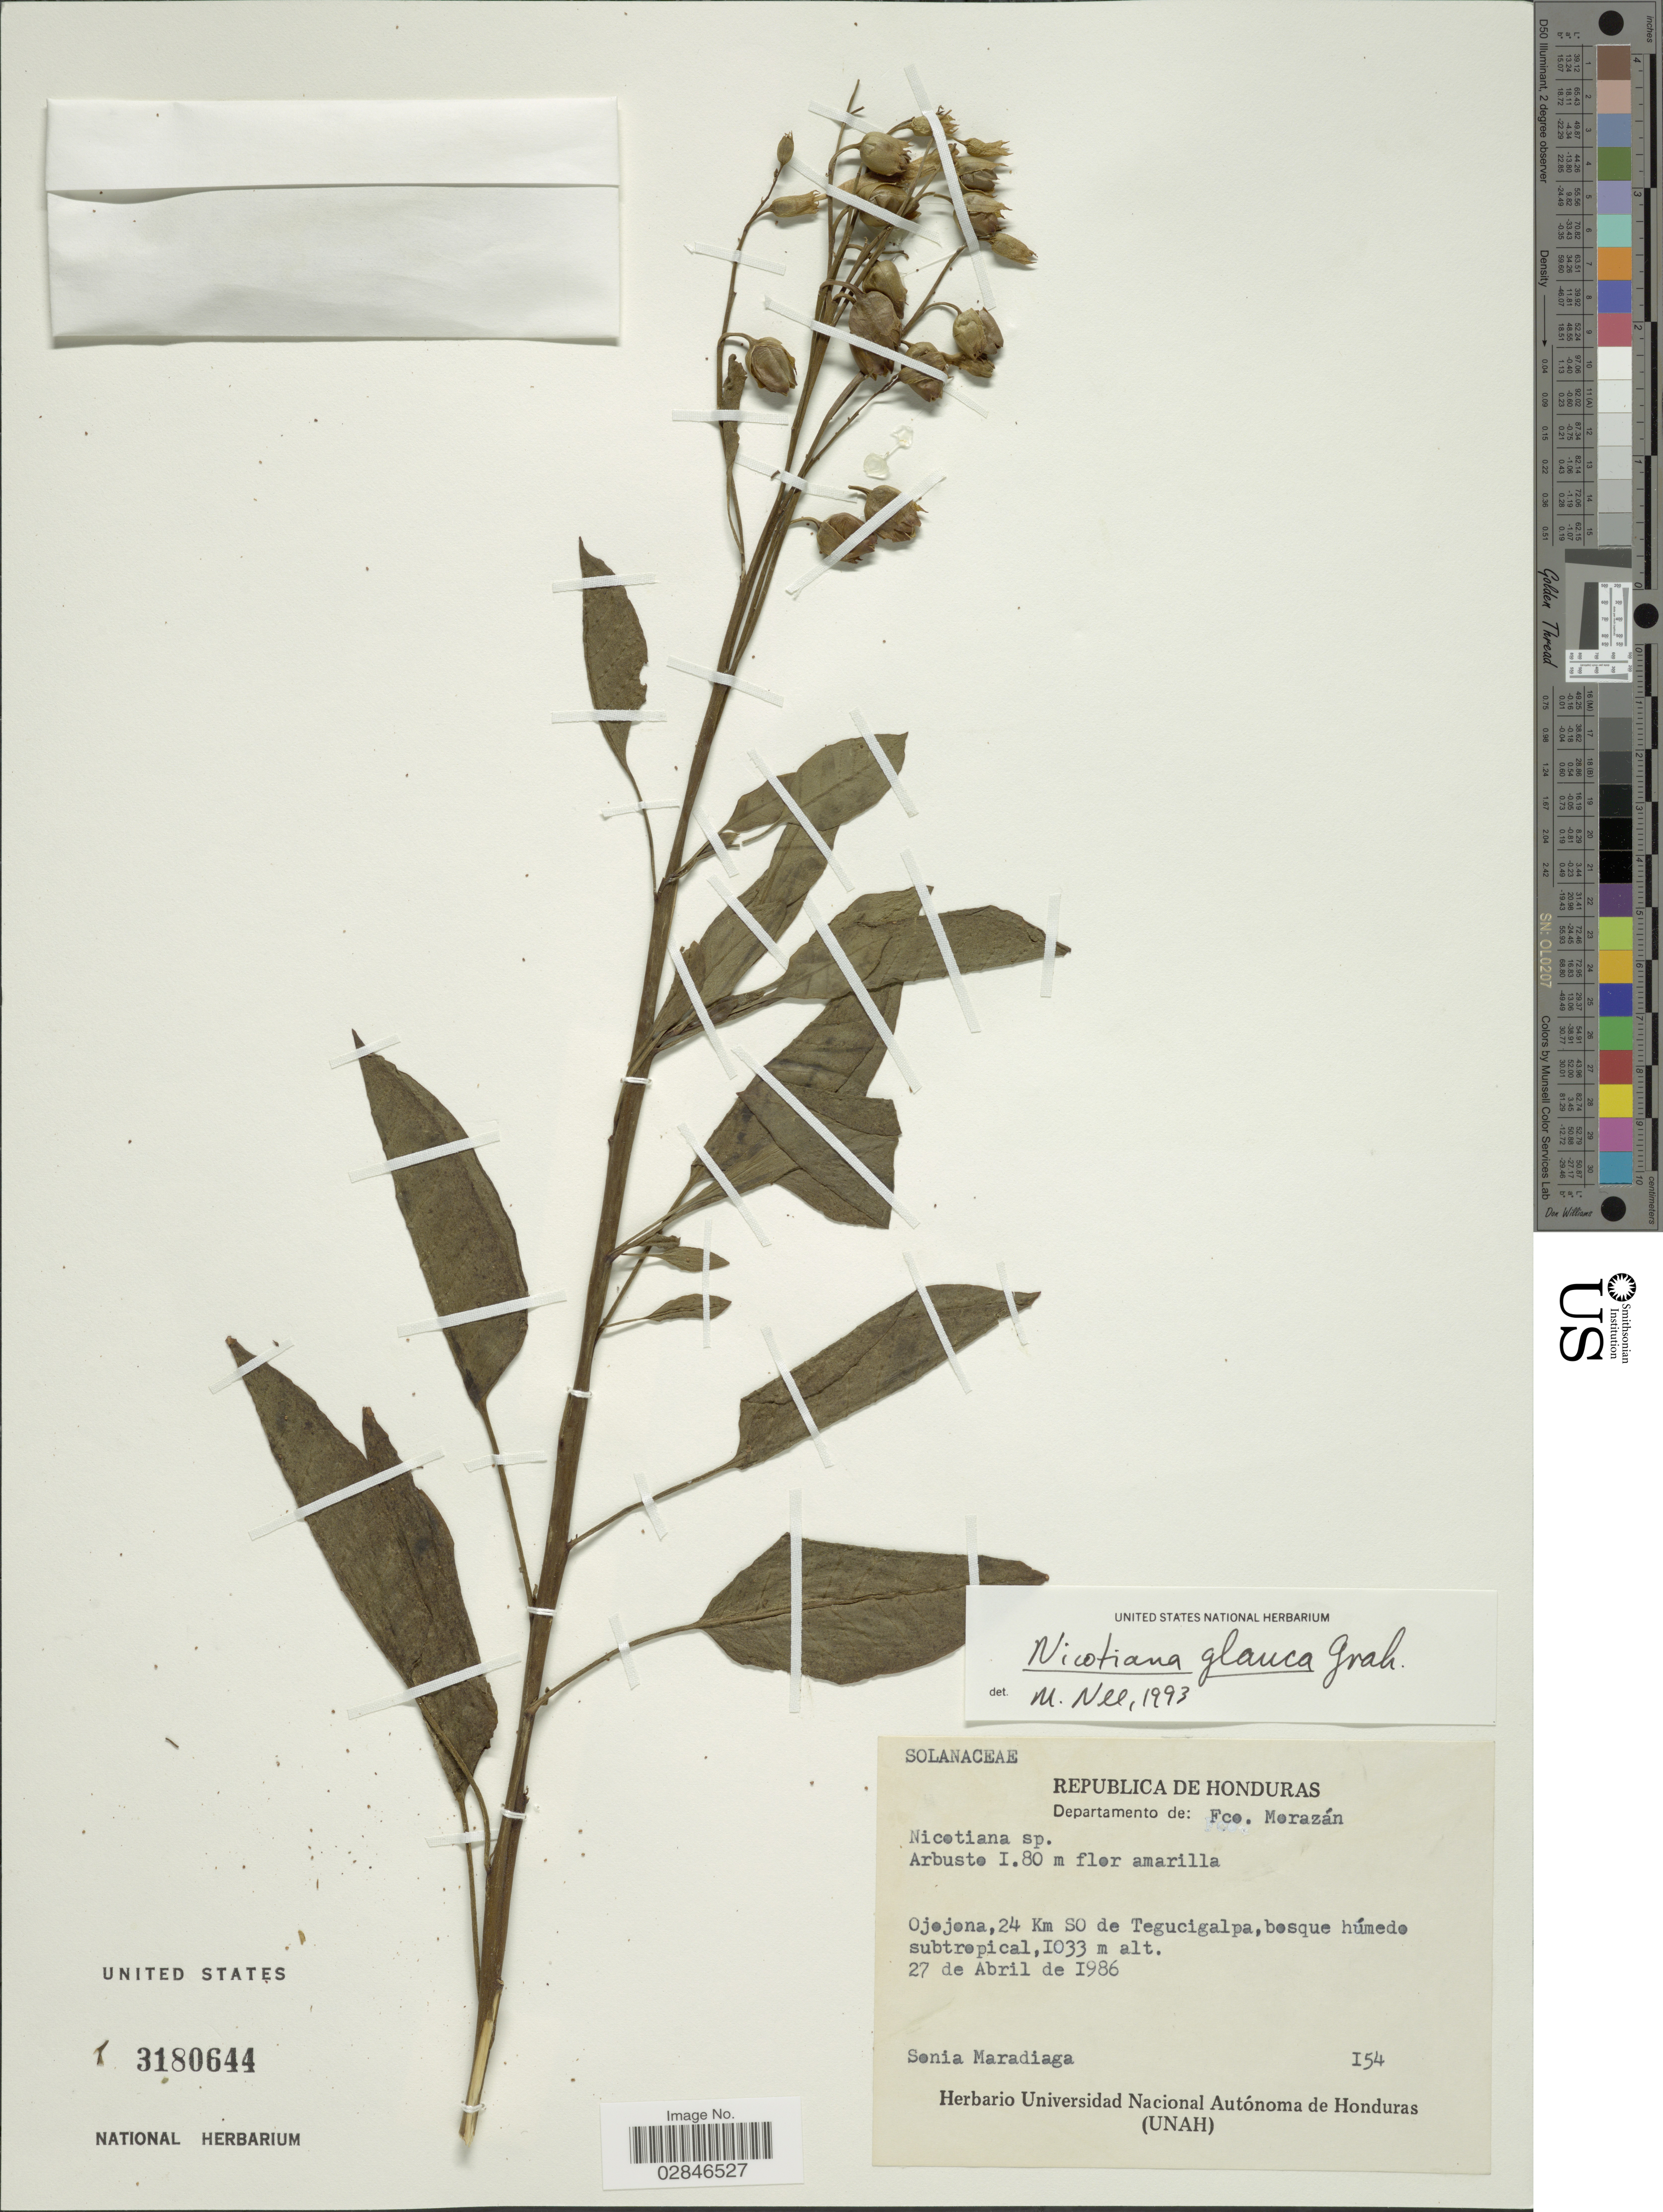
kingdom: Plantae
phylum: Tracheophyta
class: Magnoliopsida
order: Solanales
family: Solanaceae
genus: Nicotiana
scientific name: Nicotiana glauca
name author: Graham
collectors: S. Maradiaga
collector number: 154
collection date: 1986-04-27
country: Honduras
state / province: Fco. Morazán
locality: Departamento de: Fco. Morazán. Ojojona, 24 Km SO de Tegucigalpa.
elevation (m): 1033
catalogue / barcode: US 3180644